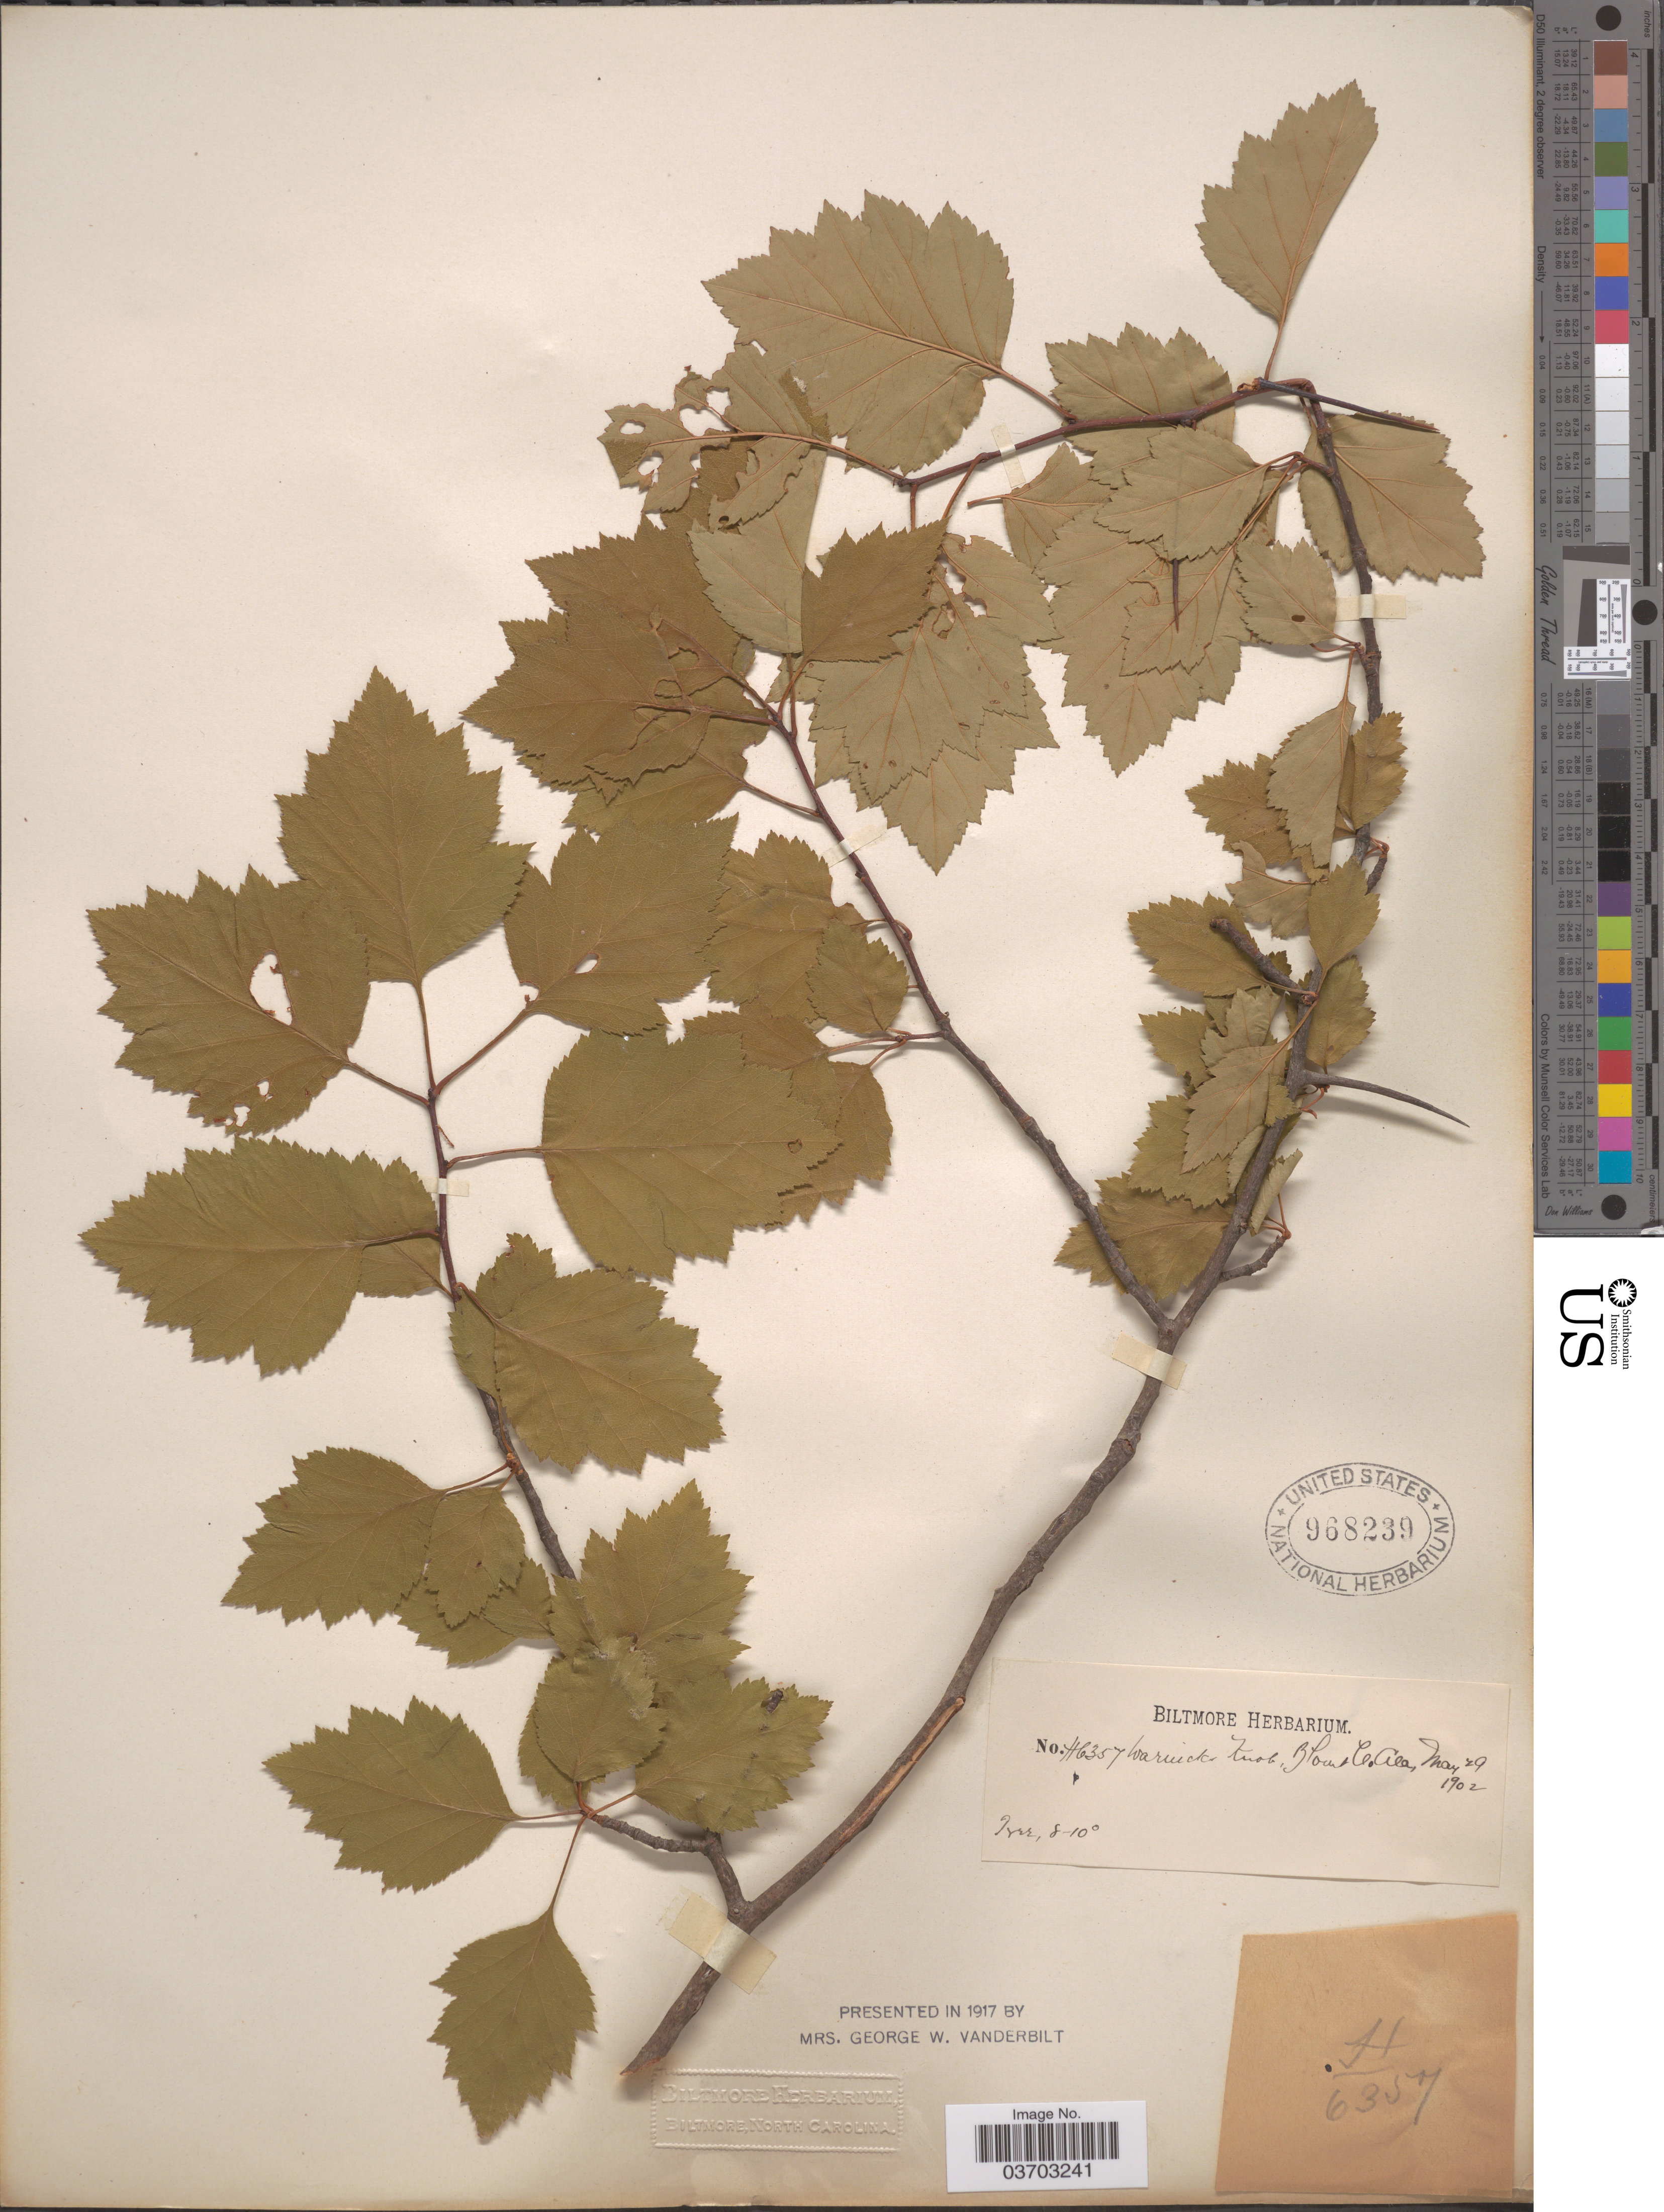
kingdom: Plantae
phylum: Tracheophyta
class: Magnoliopsida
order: Rosales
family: Rosaceae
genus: Crataegus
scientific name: Crataegus sp.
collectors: ex herb. Biltmore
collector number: H6357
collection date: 1902-05-29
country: United States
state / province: Alabama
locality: Warnicks Knob, Blount Co.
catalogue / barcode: US 968239